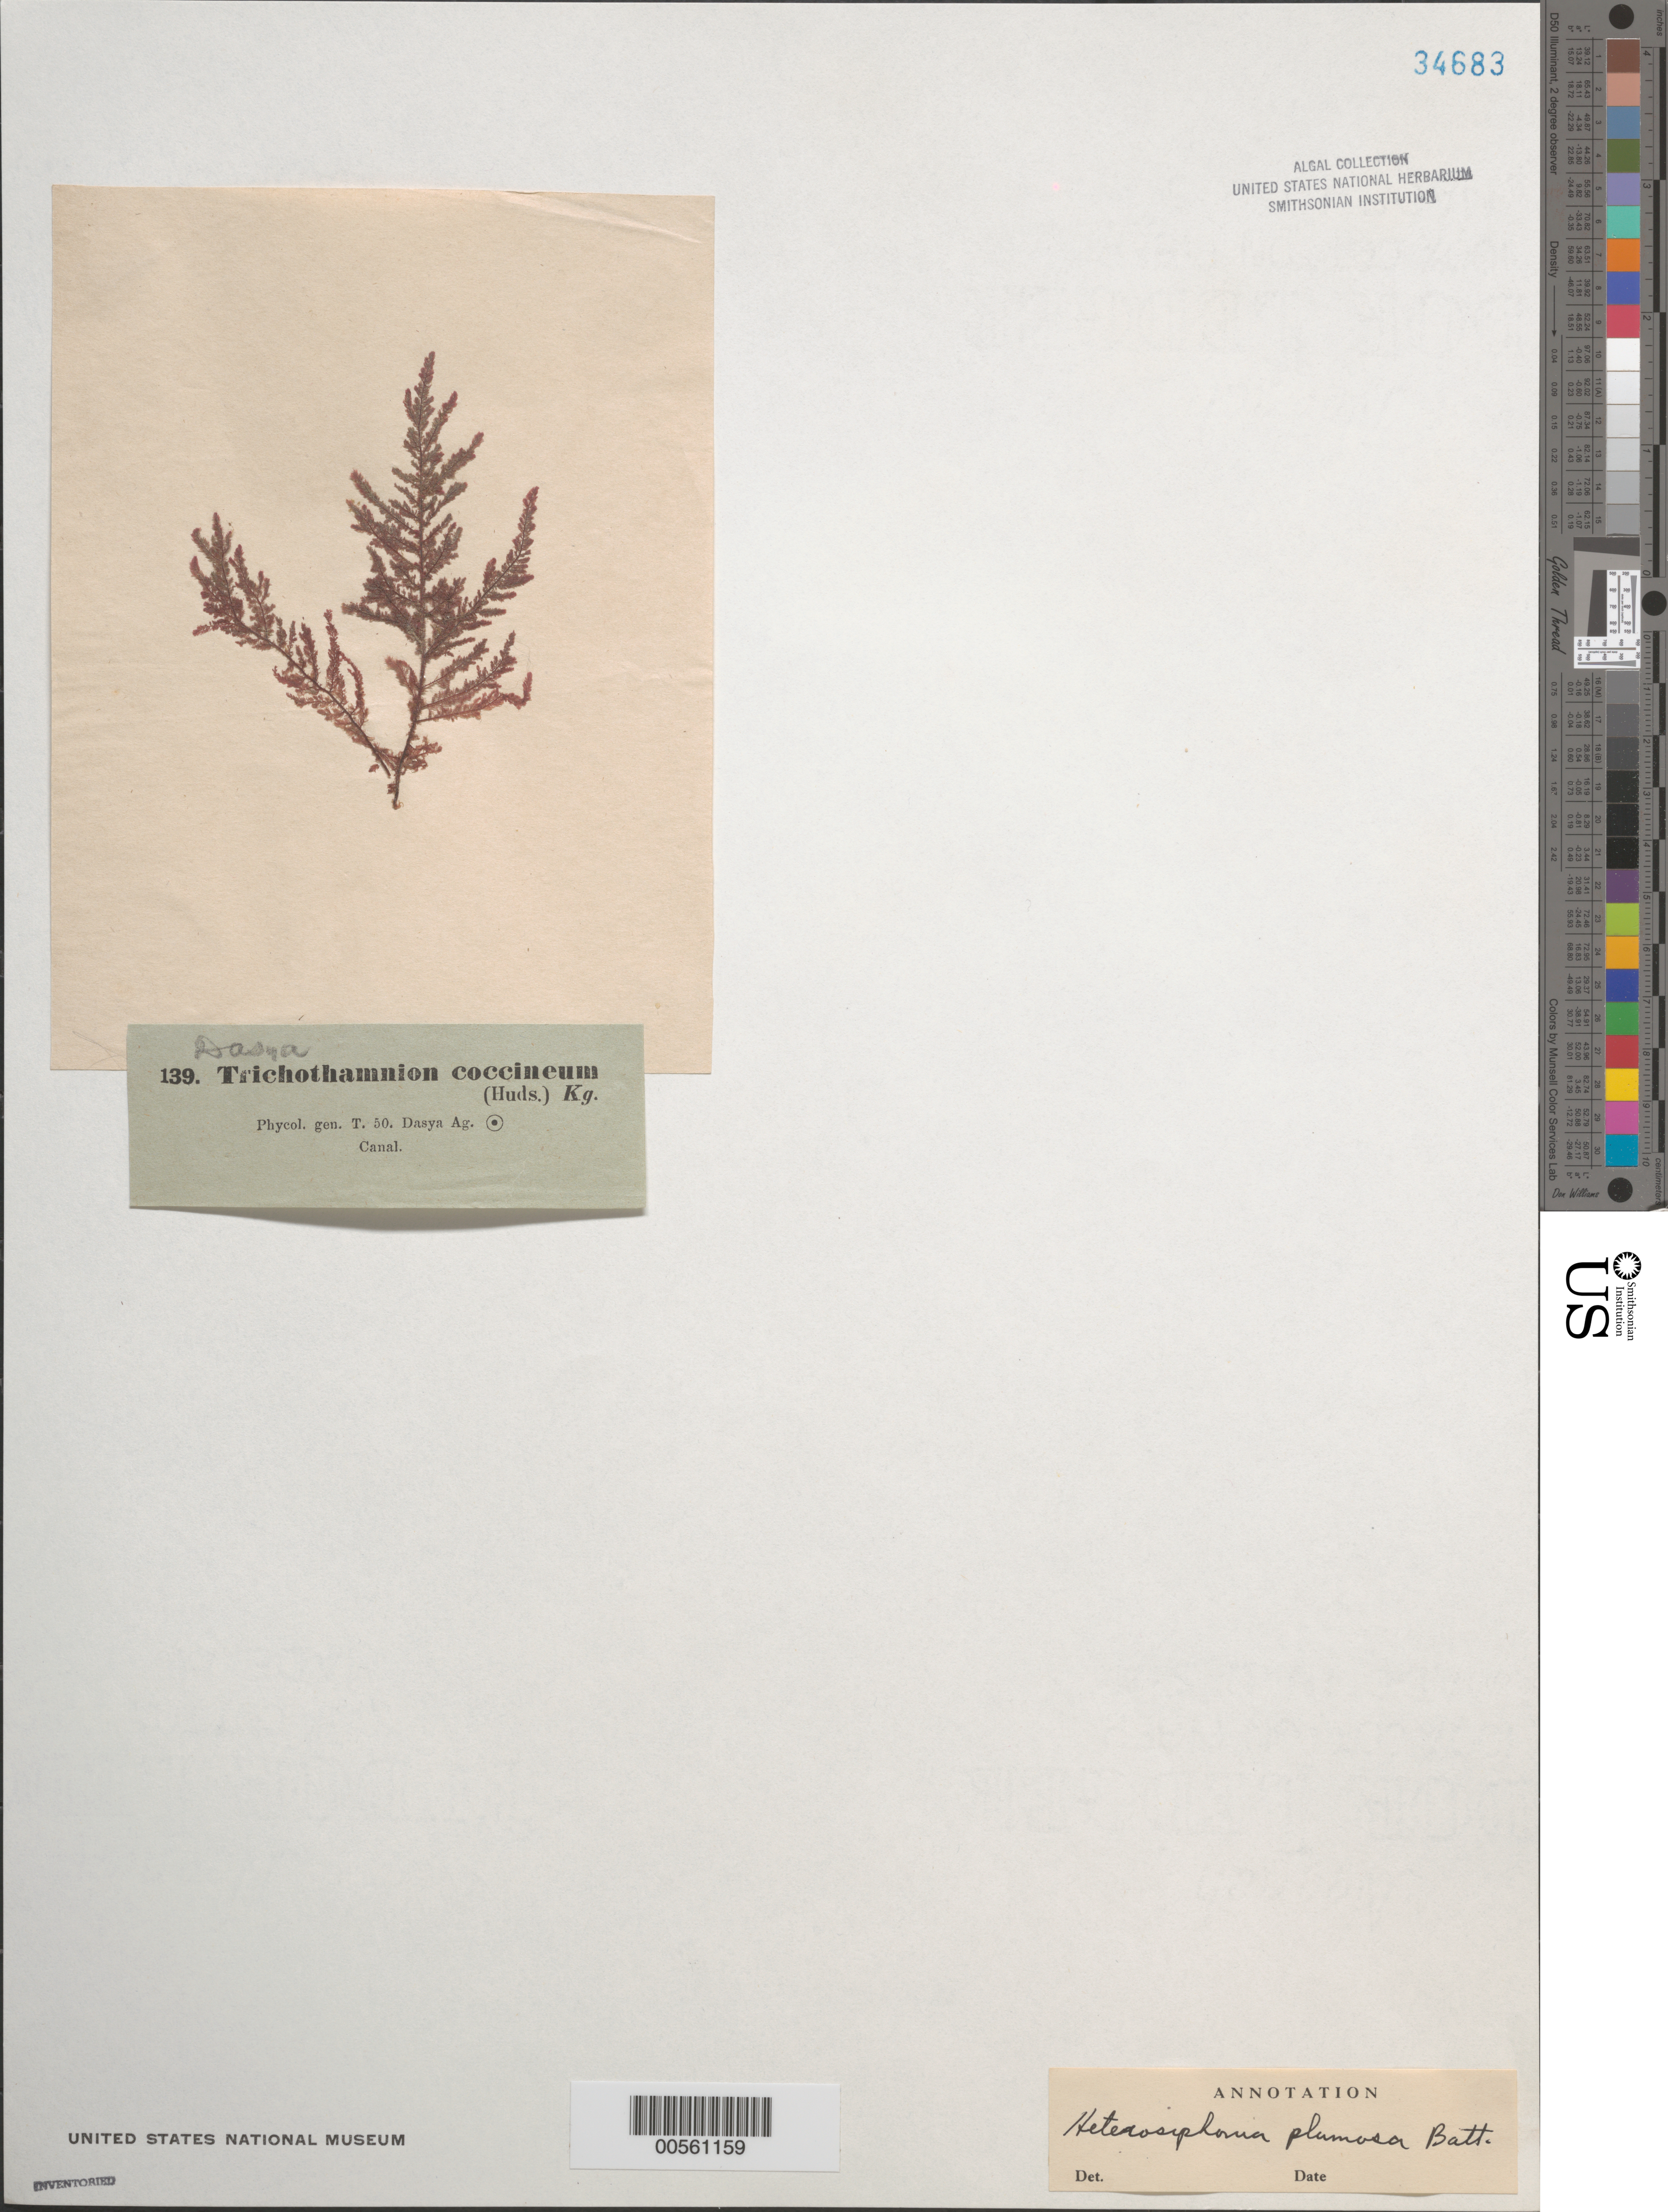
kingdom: Plantae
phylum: Rhodophyta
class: Florideophyceae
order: Ceramiales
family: Dasyaceae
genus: Heterosiphonia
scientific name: Heterosiphonia plumosa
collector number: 139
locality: Canal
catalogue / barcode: US 34683